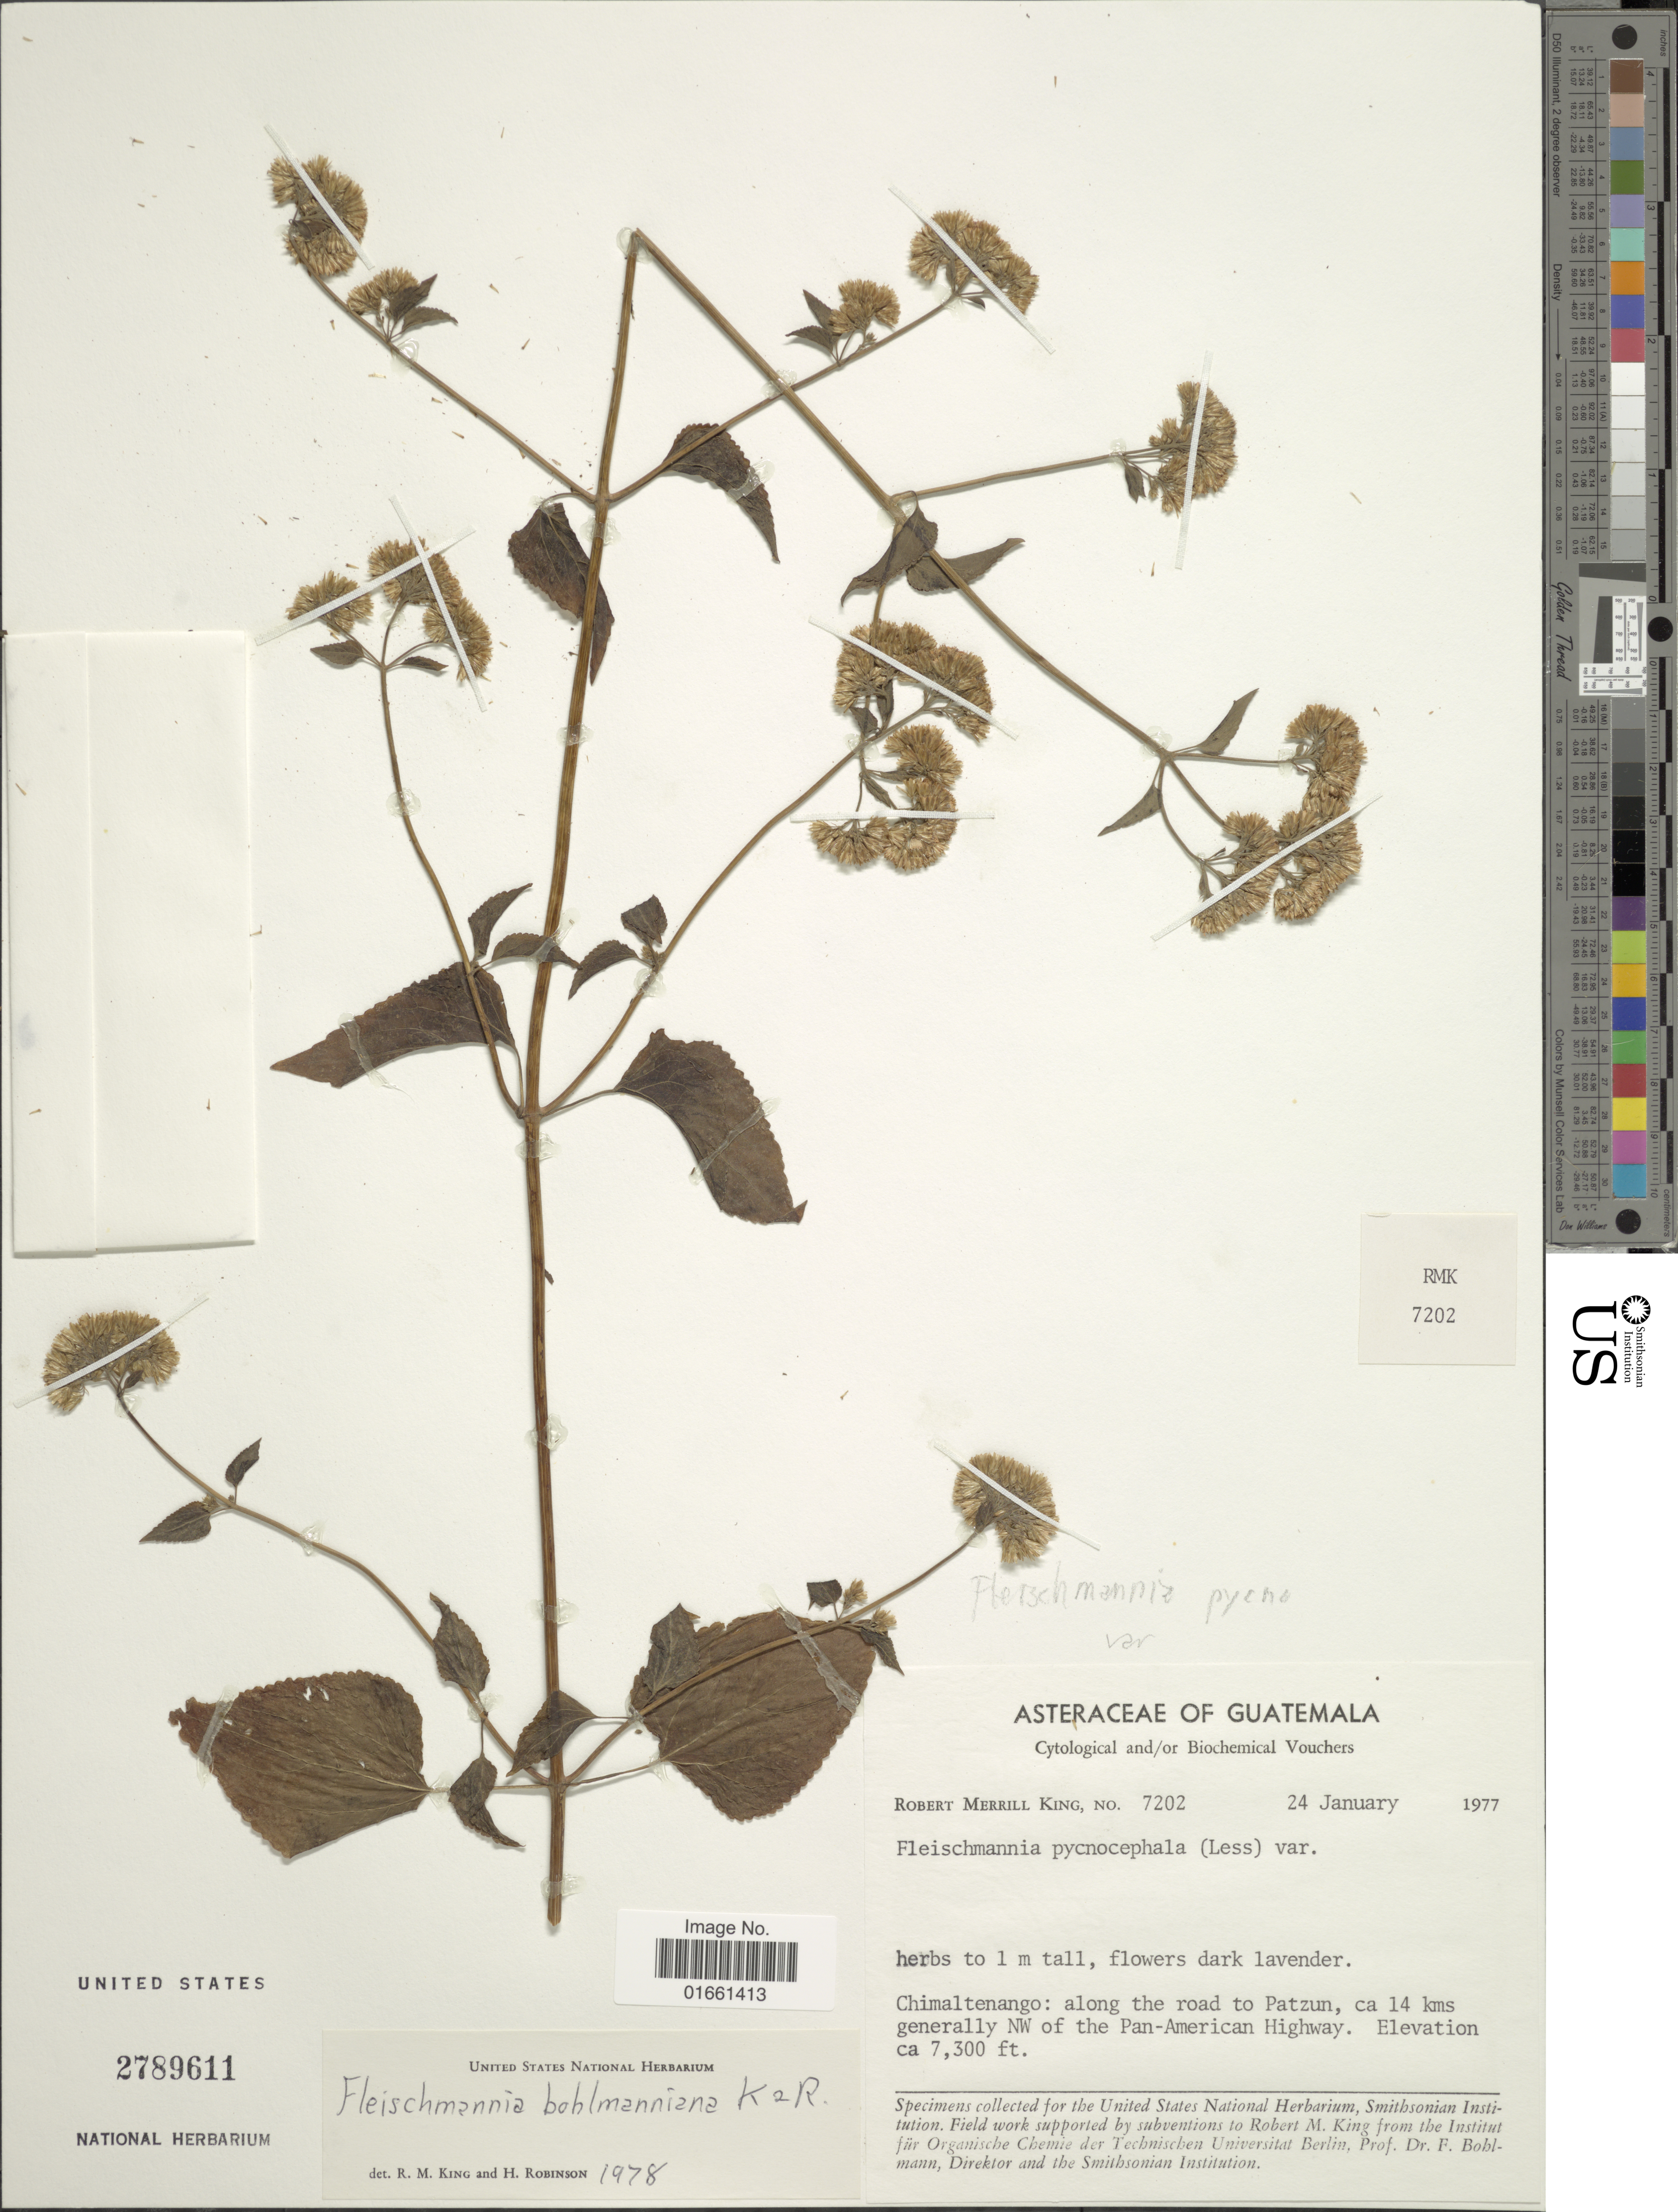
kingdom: Plantae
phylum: Tracheophyta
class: Magnoliopsida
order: Asterales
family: Asteraceae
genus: Fleischmannia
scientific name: Fleischmannia bohlmanniana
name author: R.M. King & H. Rob.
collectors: R. M. King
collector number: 7202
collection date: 1977-01-24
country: Guatemala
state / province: Chimaltenango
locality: Along the road to Patzun, ca 14 kms generally NW of the Pan - American Highway.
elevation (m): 2225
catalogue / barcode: US 2789611